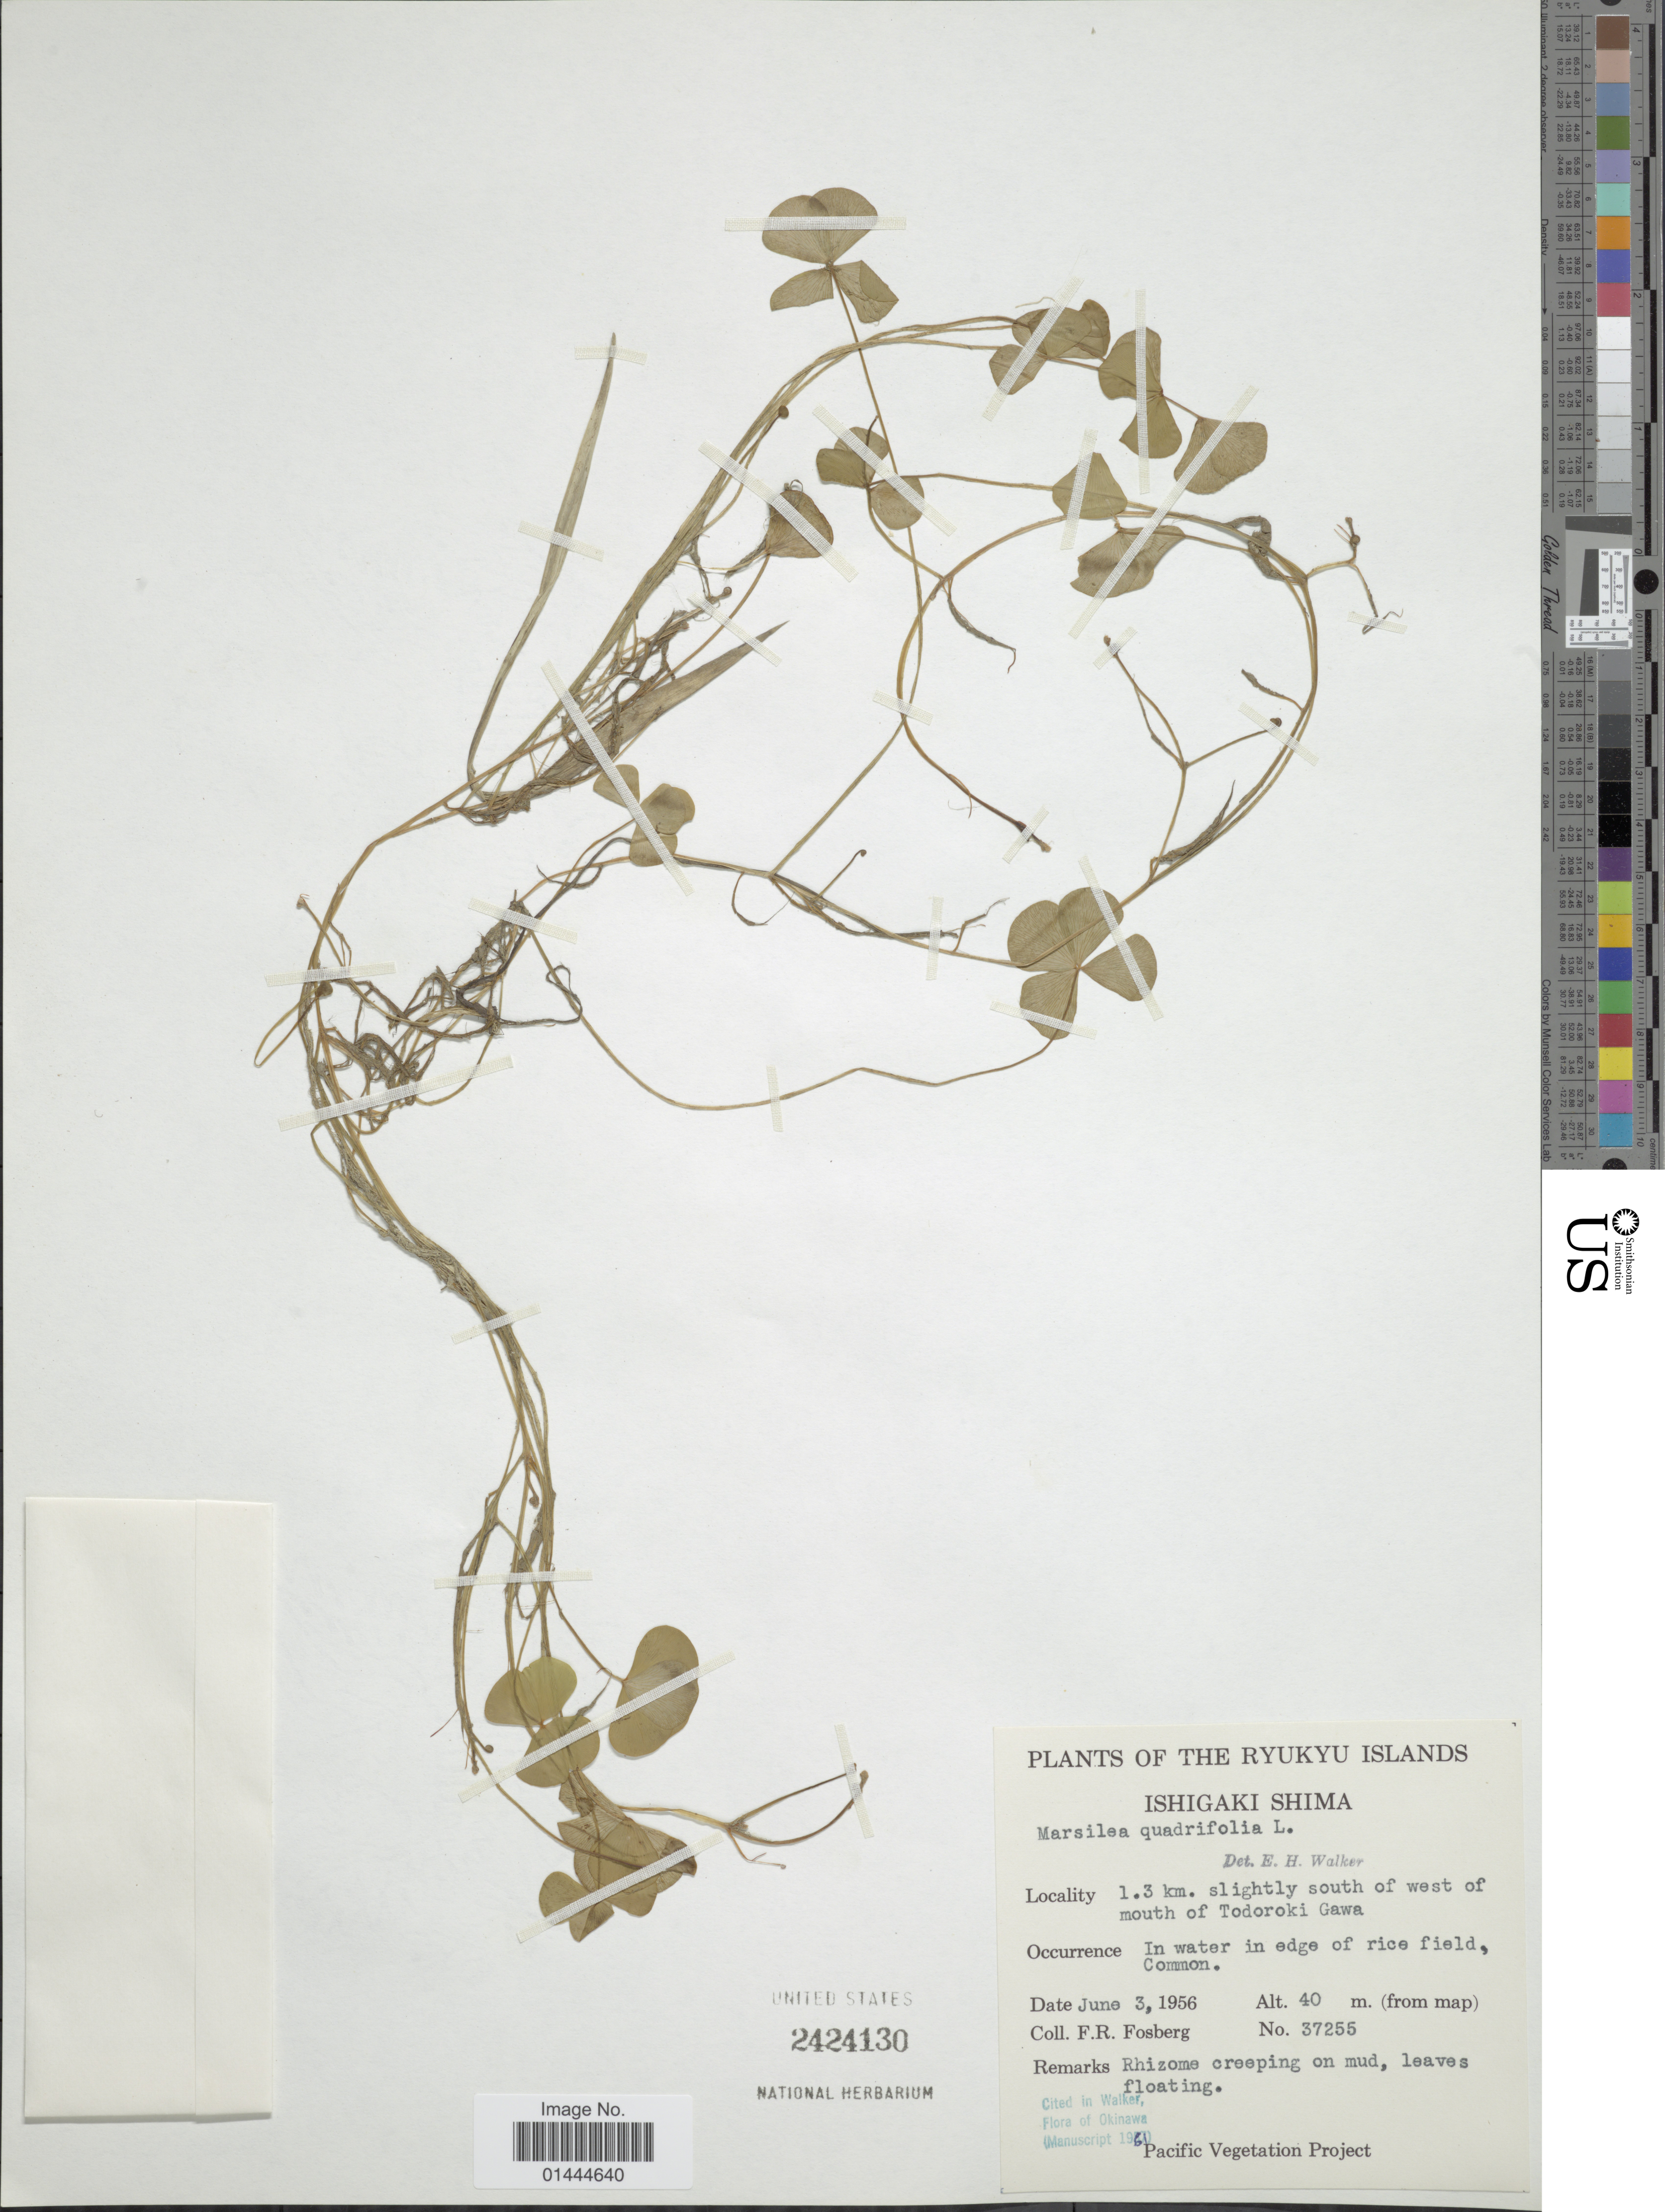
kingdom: Plantae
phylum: Tracheophyta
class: Polypodiopsida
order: Salviniales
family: Marsileaceae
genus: Marsilea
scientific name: Marsilea quadrifolia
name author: L.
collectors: F. R. Fosberg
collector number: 37255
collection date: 1956-06-03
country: Japan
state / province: Okinawa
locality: Ryukyu Islands, Ishigaki Shima, 1.3 km slightly south of west of mouth of Todoroki Gawa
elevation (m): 40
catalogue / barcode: US 2424130